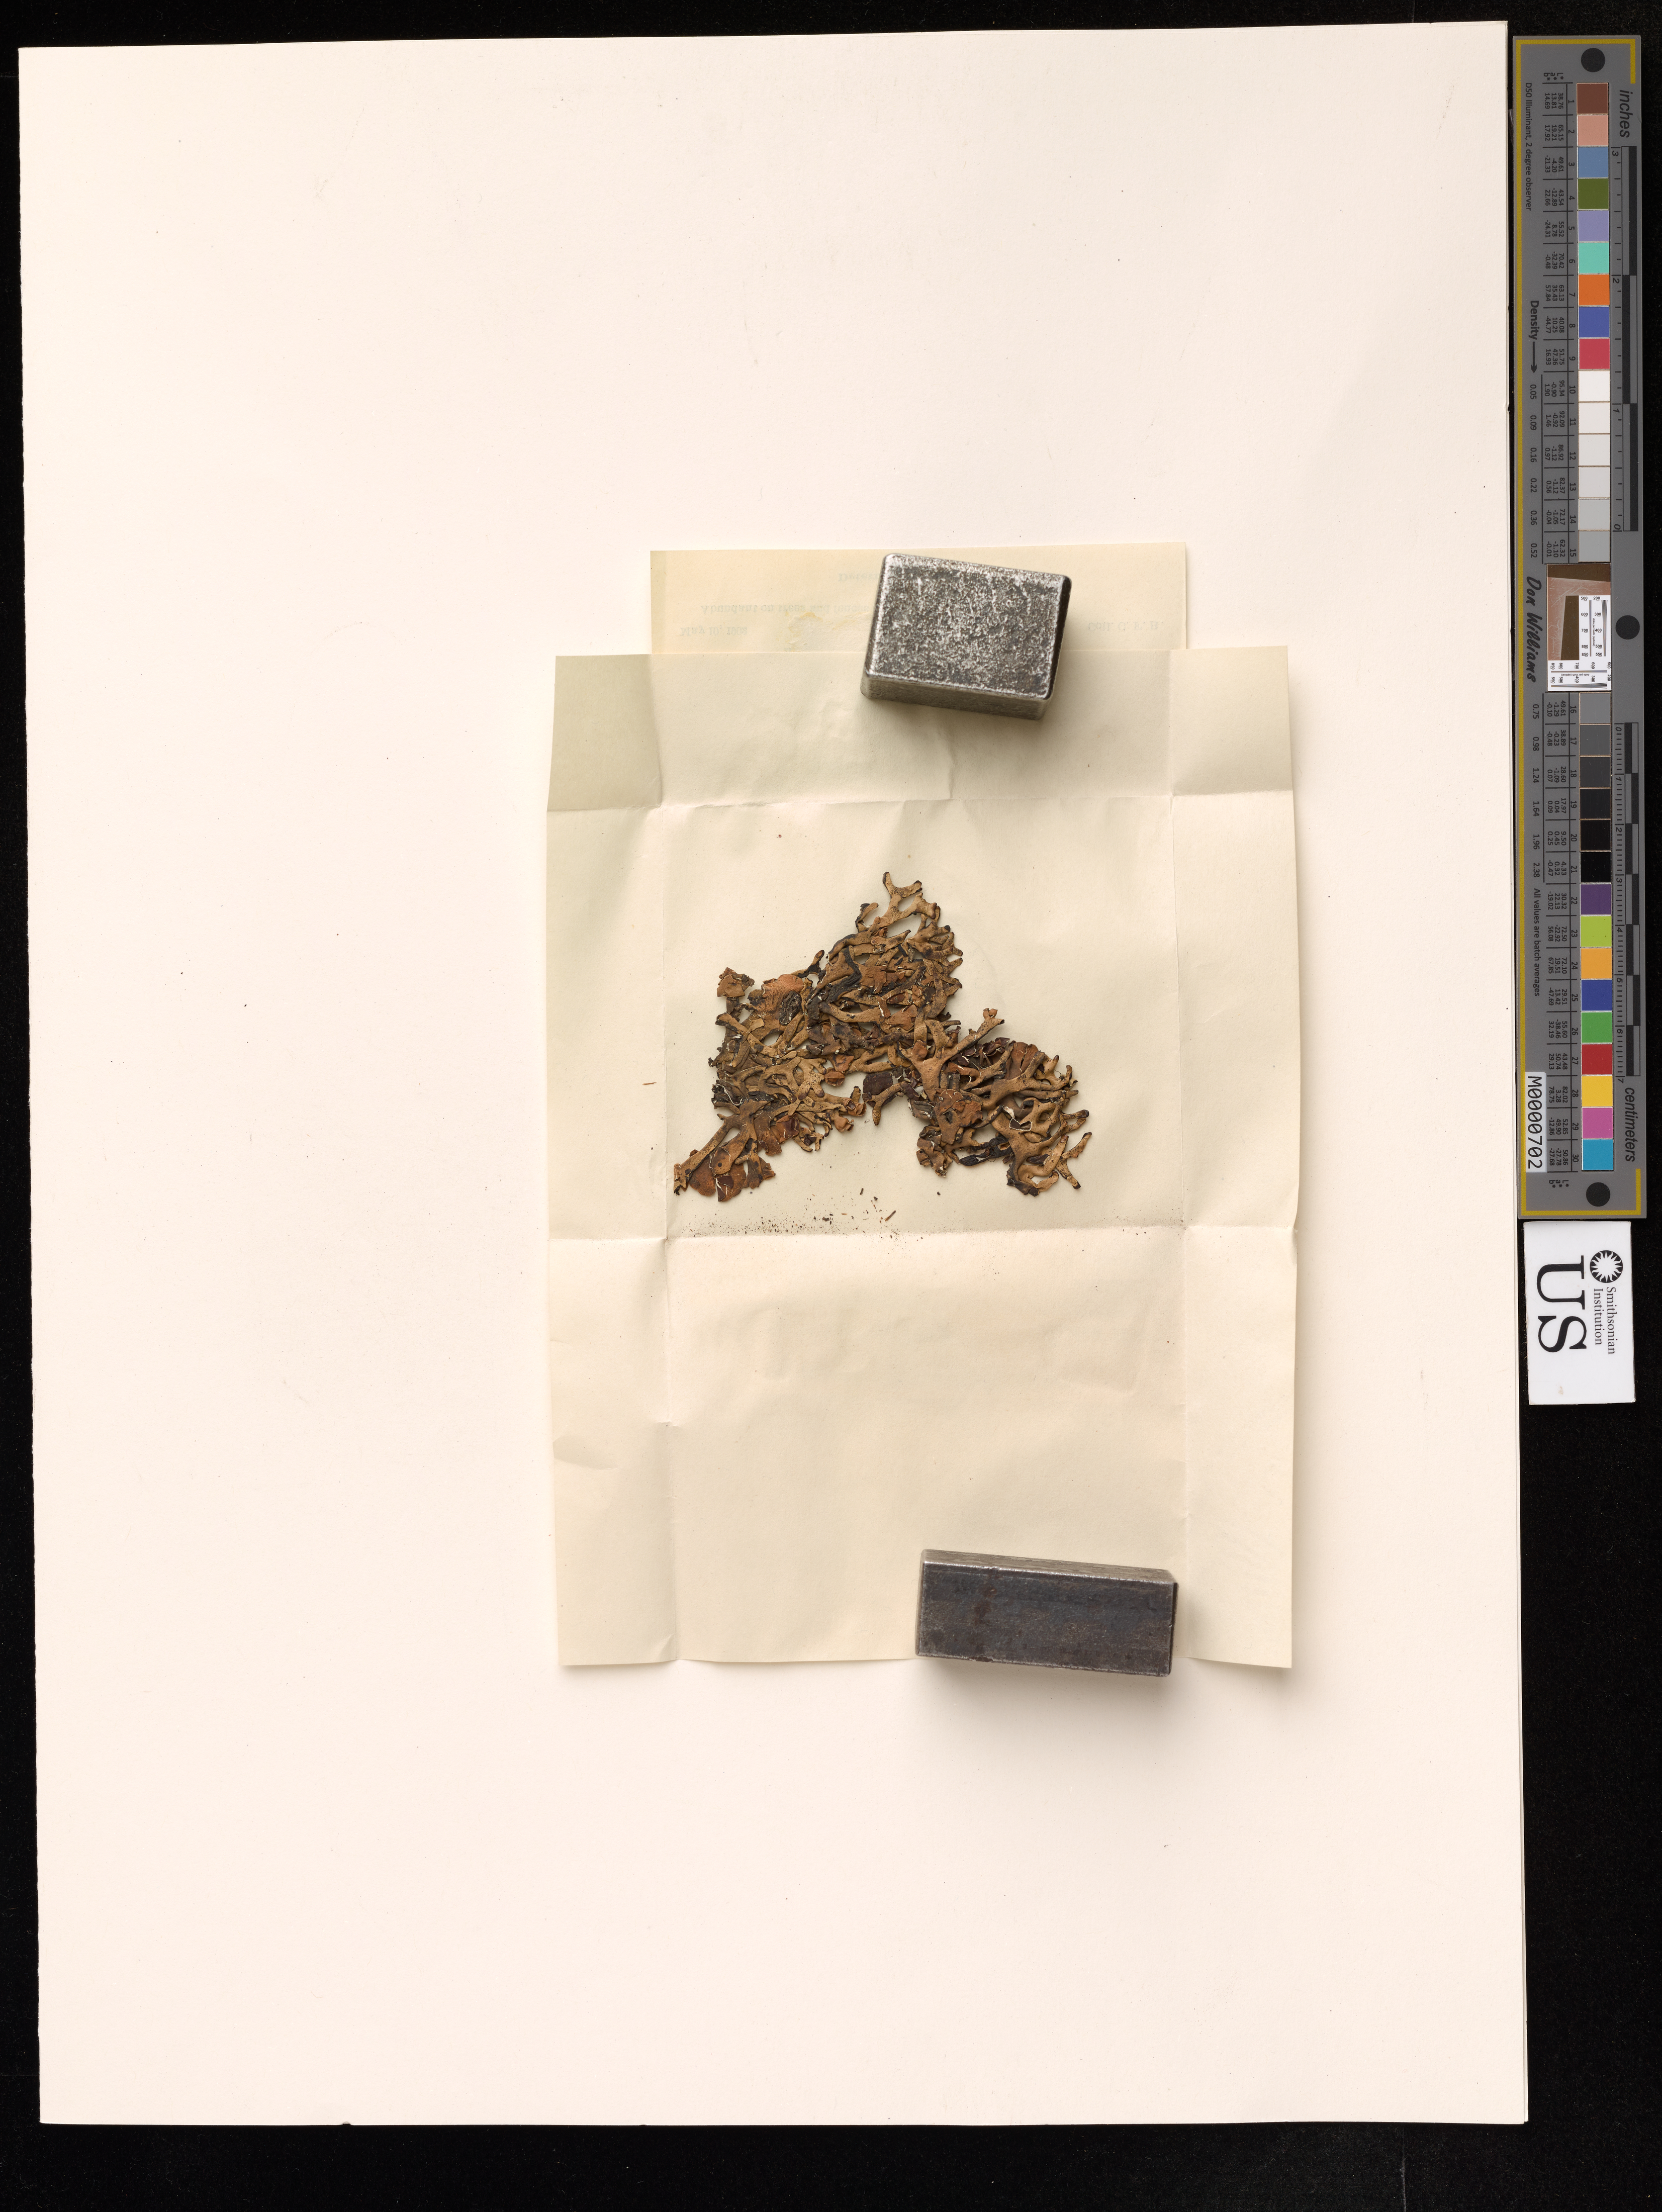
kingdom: Fungi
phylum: Ascomycota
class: Lecanoromycetes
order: Lecanorales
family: Parmeliaceae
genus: Hypogymnia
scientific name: Hypogymnia inactiva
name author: (Krog) Ohlsson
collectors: C. F. Baker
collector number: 792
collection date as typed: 10 May 1902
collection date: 1902-05-10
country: United States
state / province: California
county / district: San Mateo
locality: King's Mountain